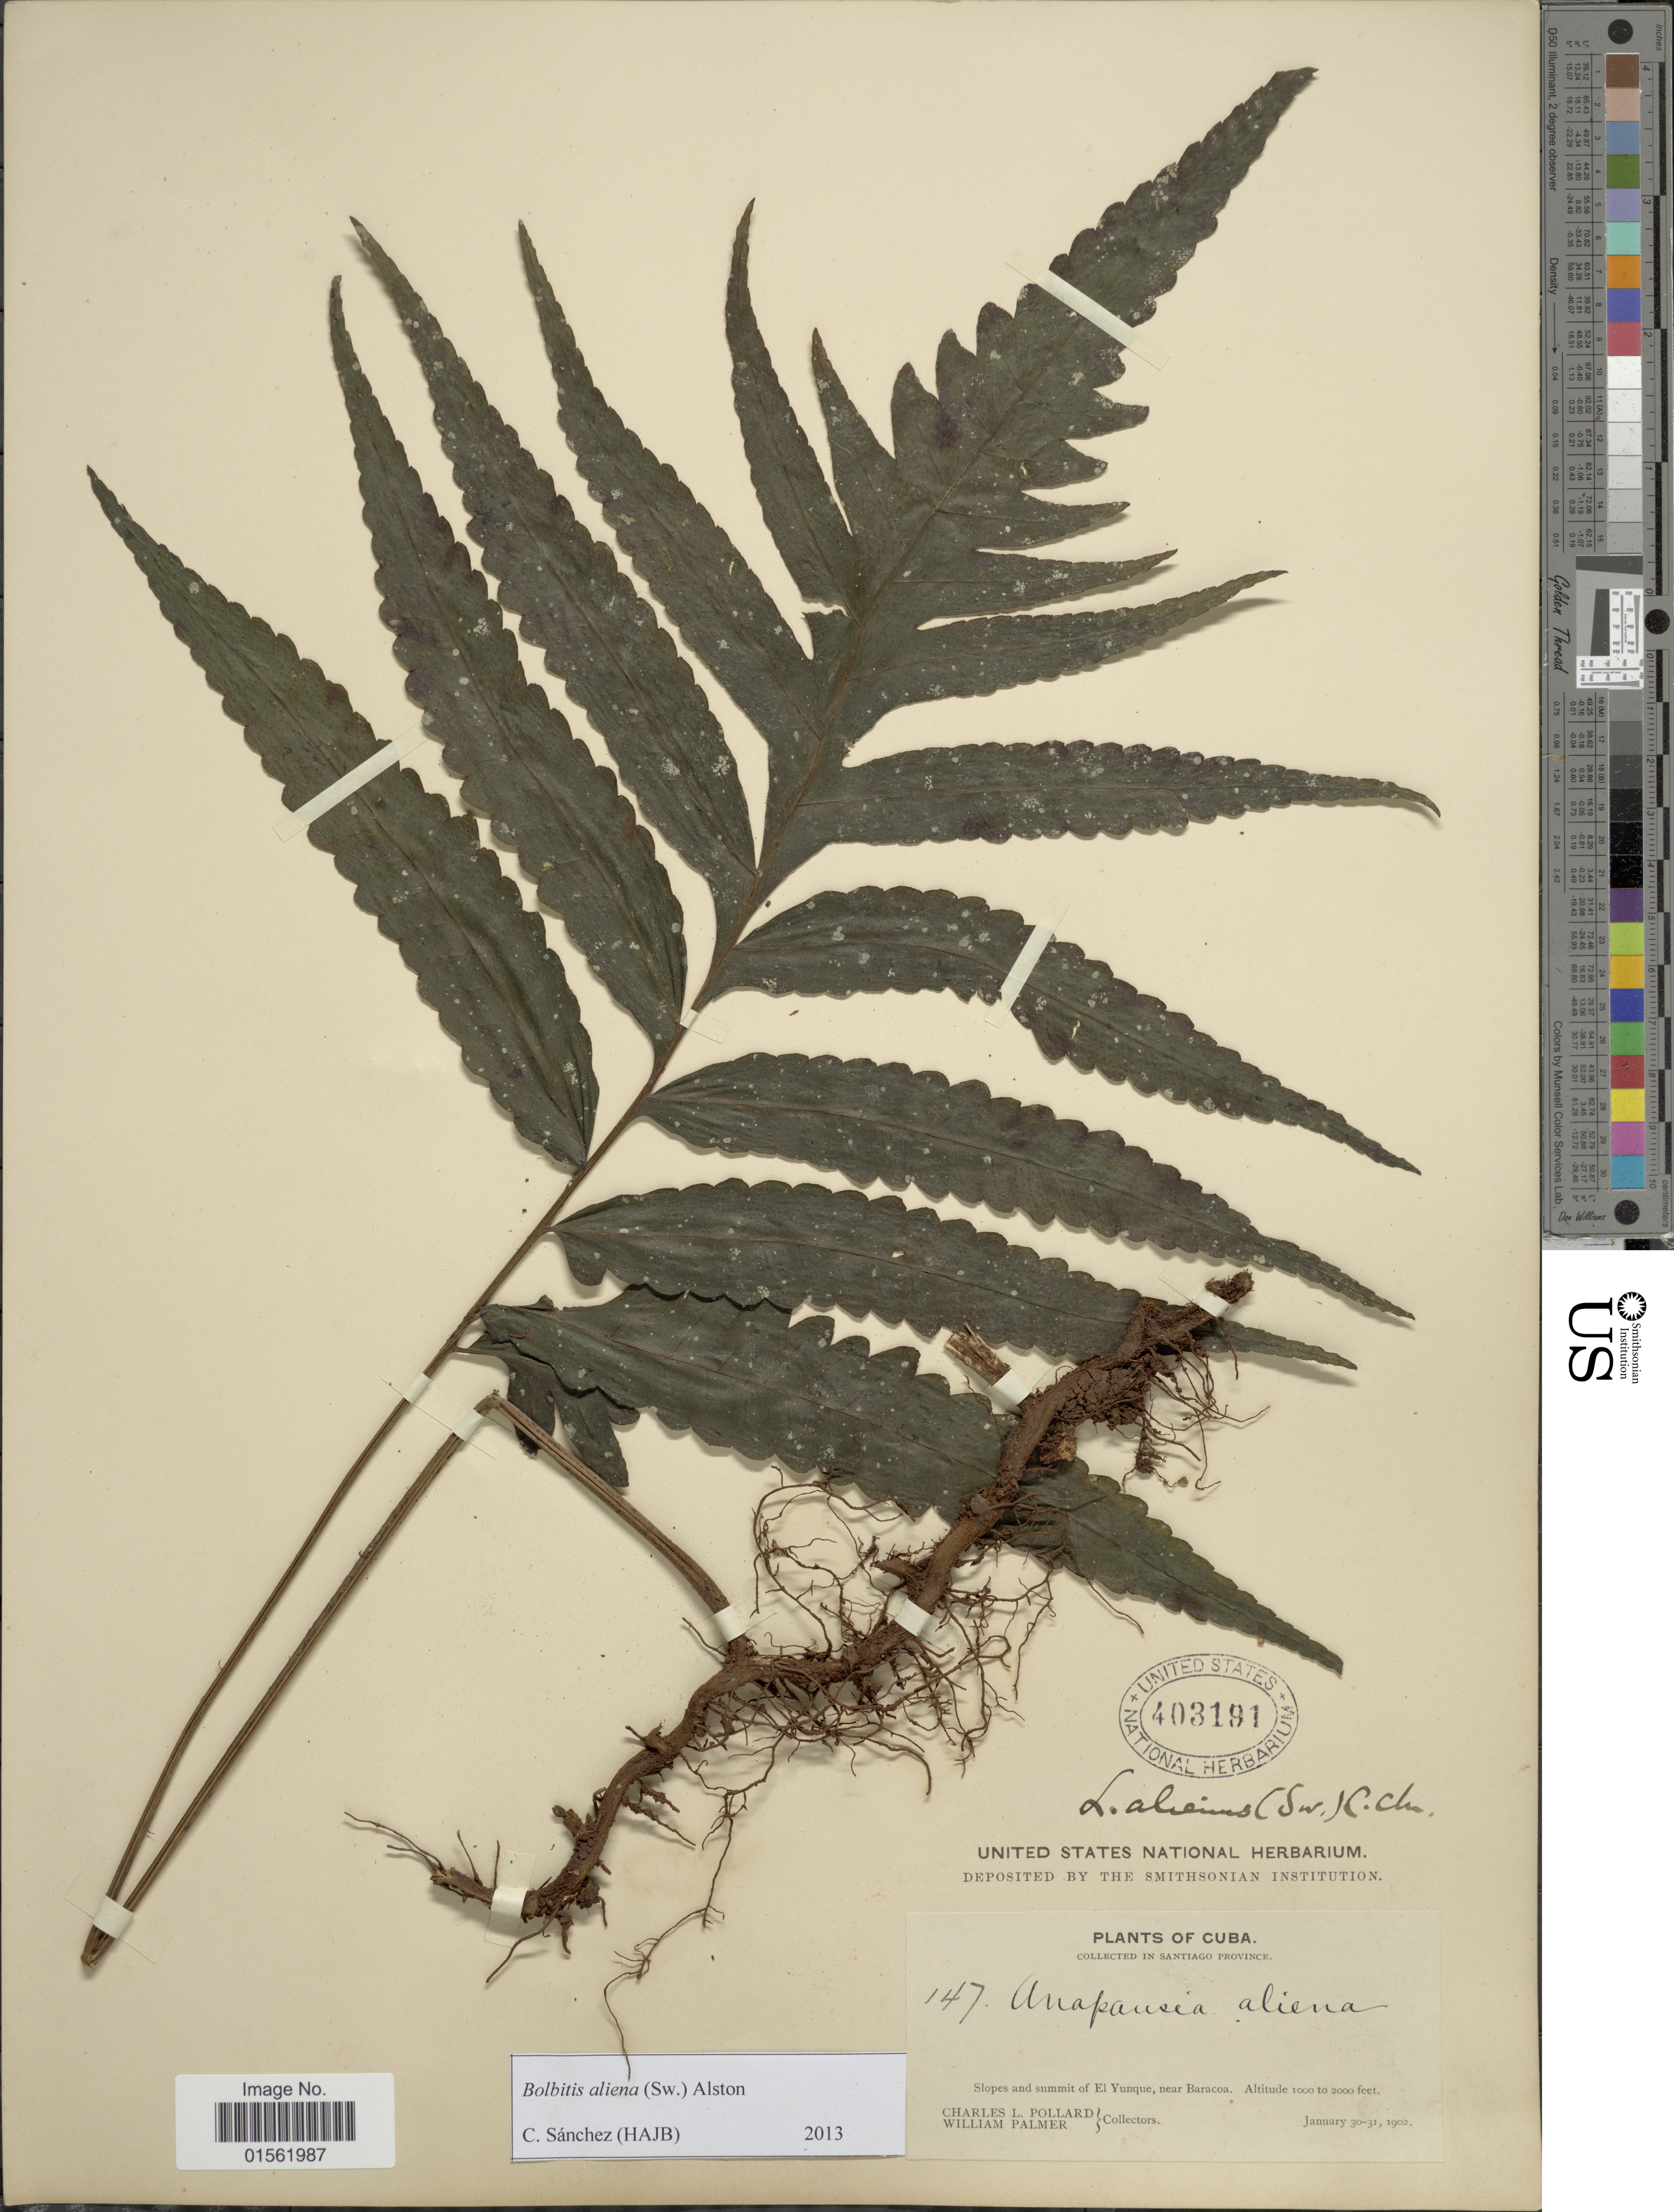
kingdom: Plantae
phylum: Tracheophyta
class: Polypodiopsida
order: Polypodiales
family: Dryopteridaceae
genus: Bolbitis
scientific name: Bolbitis aliena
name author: (Sw.) Alston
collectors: C. L. Pollard & W. Palmer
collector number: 147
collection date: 1902-01-30/1902-01-31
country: Cuba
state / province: Santiago de Cuba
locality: Santiago Province. Slopes and summit of El Yunque, near Baracoa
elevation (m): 305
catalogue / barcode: US 403191